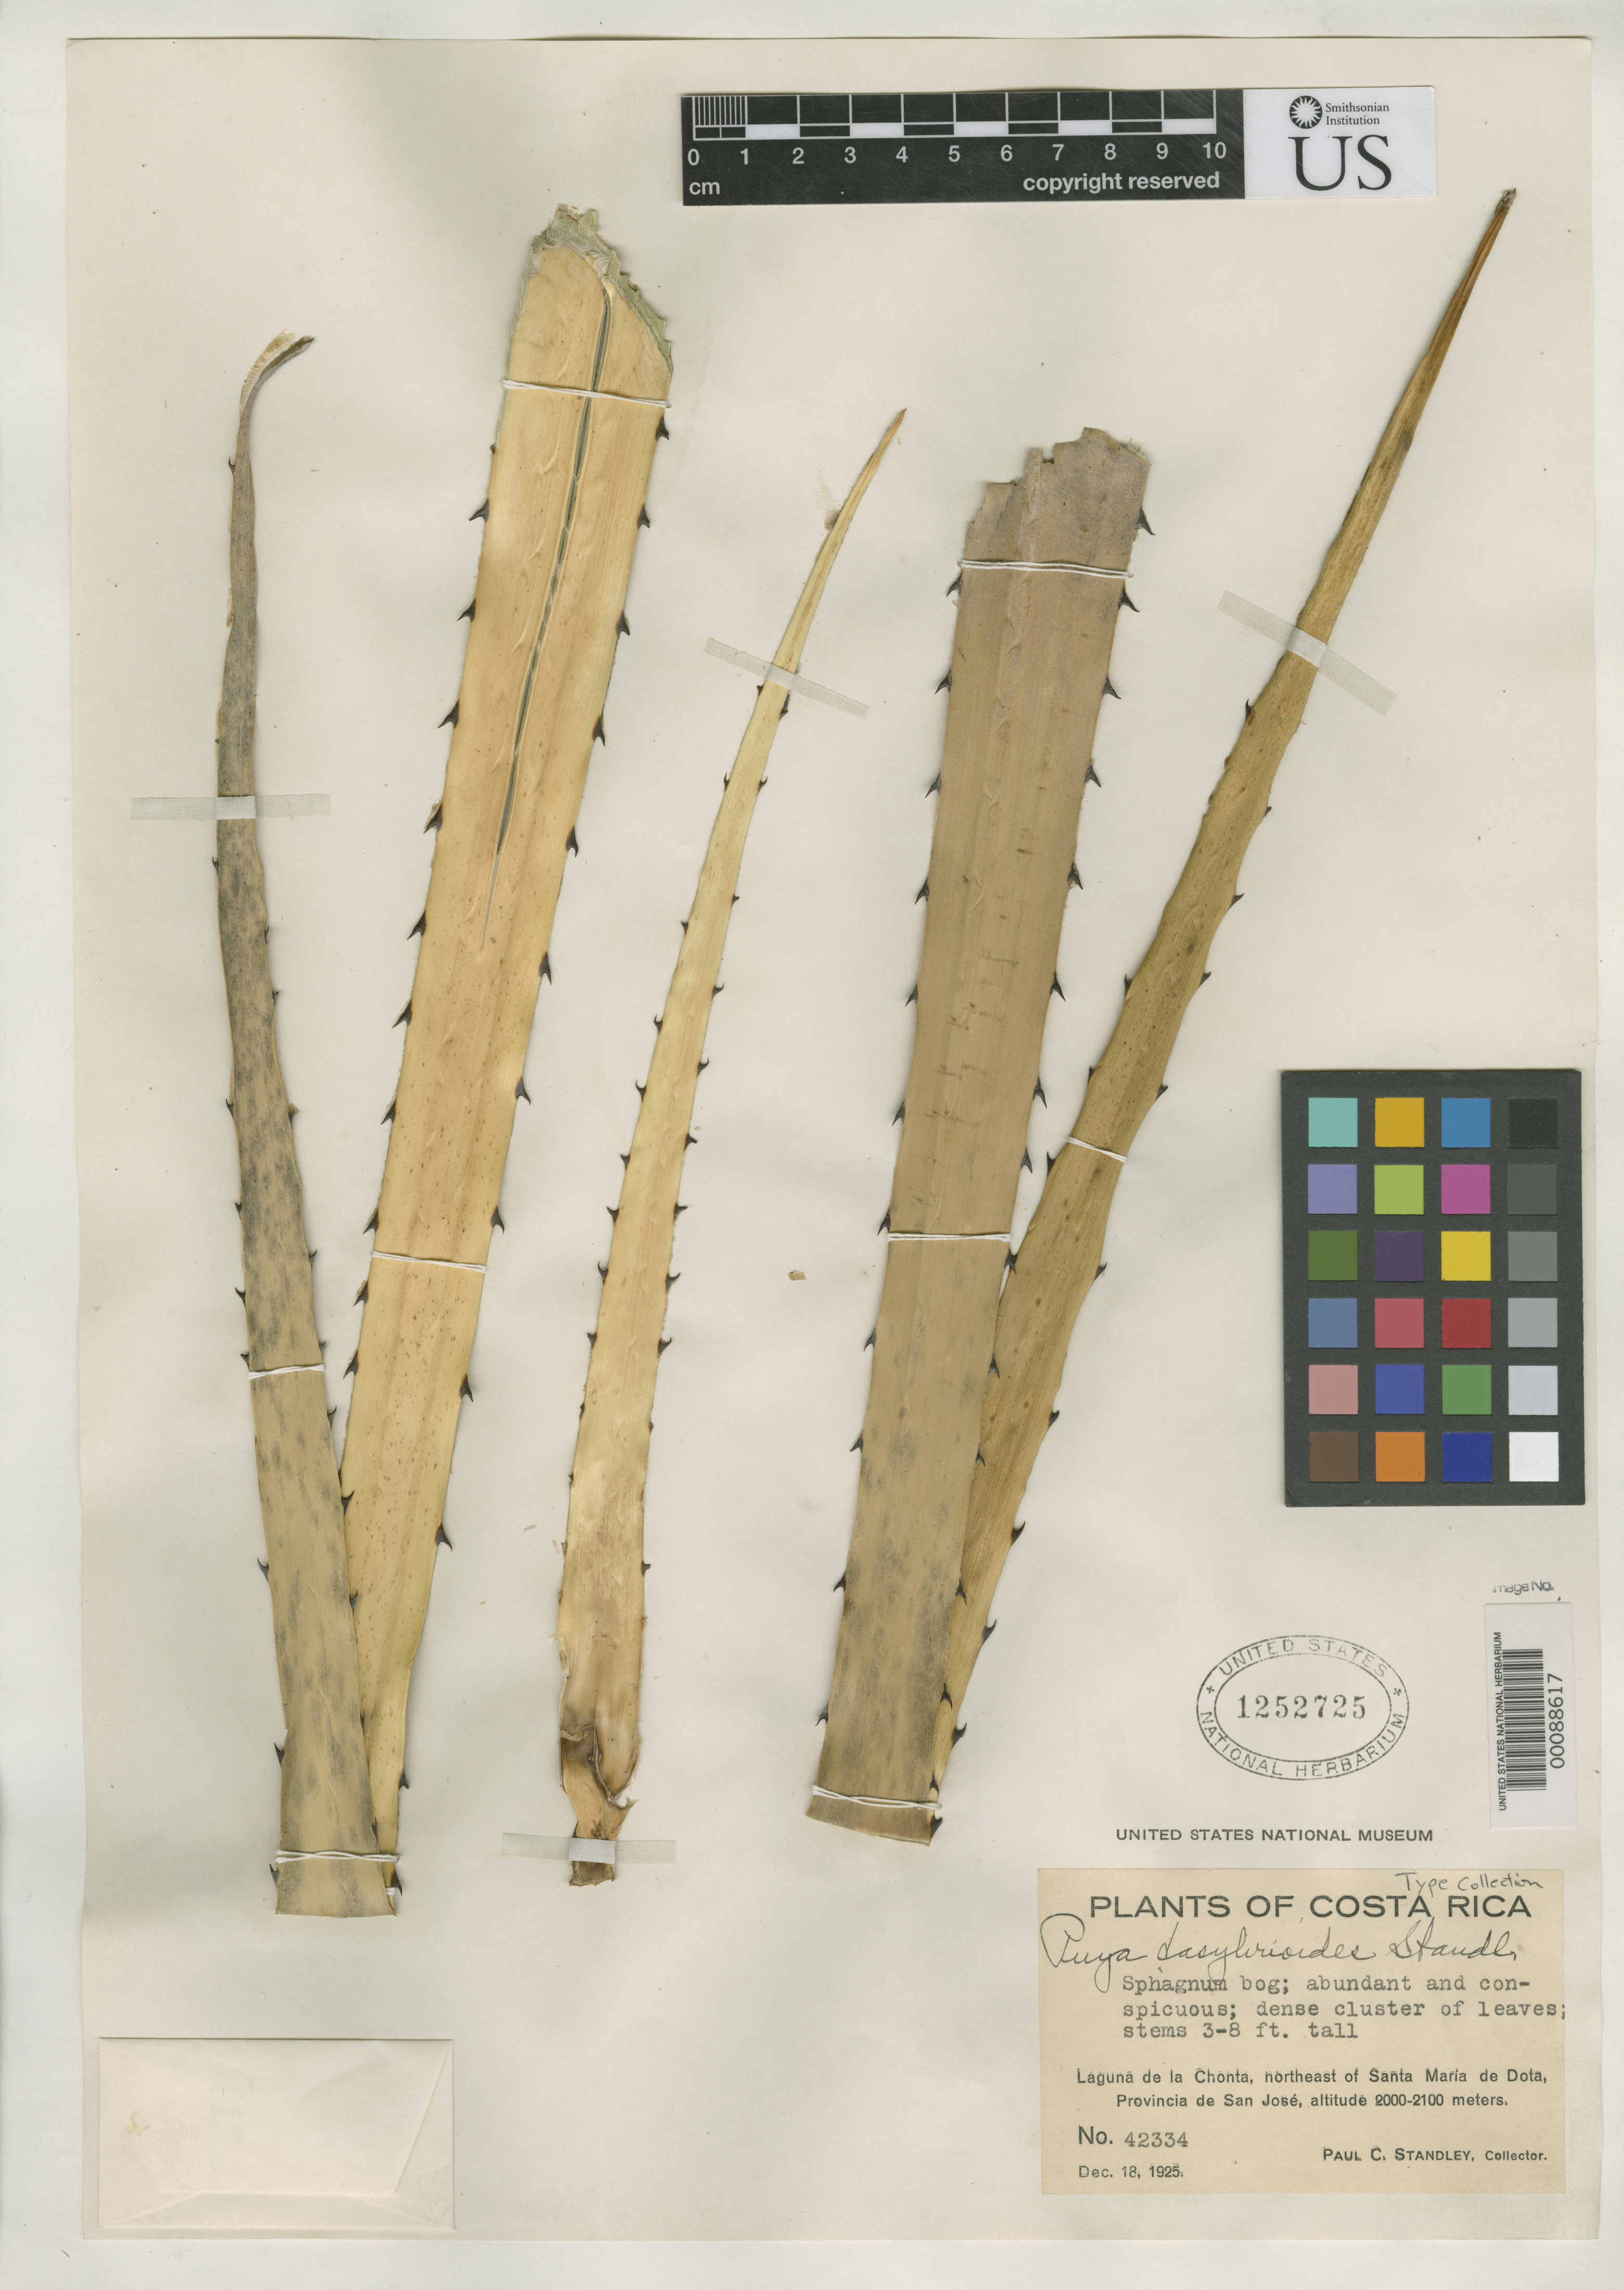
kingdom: Plantae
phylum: Tracheophyta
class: Liliopsida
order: Poales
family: Bromeliaceae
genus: Puya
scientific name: Puya dasylirioides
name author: Standl.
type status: Isotype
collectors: P. C. Standley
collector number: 42334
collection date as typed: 18 Dec 1925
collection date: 1925-12-18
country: Costa Rica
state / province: San José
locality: Laguna de La Chonta, NE of Santa Marta de Dota.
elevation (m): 2000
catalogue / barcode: US 1252725